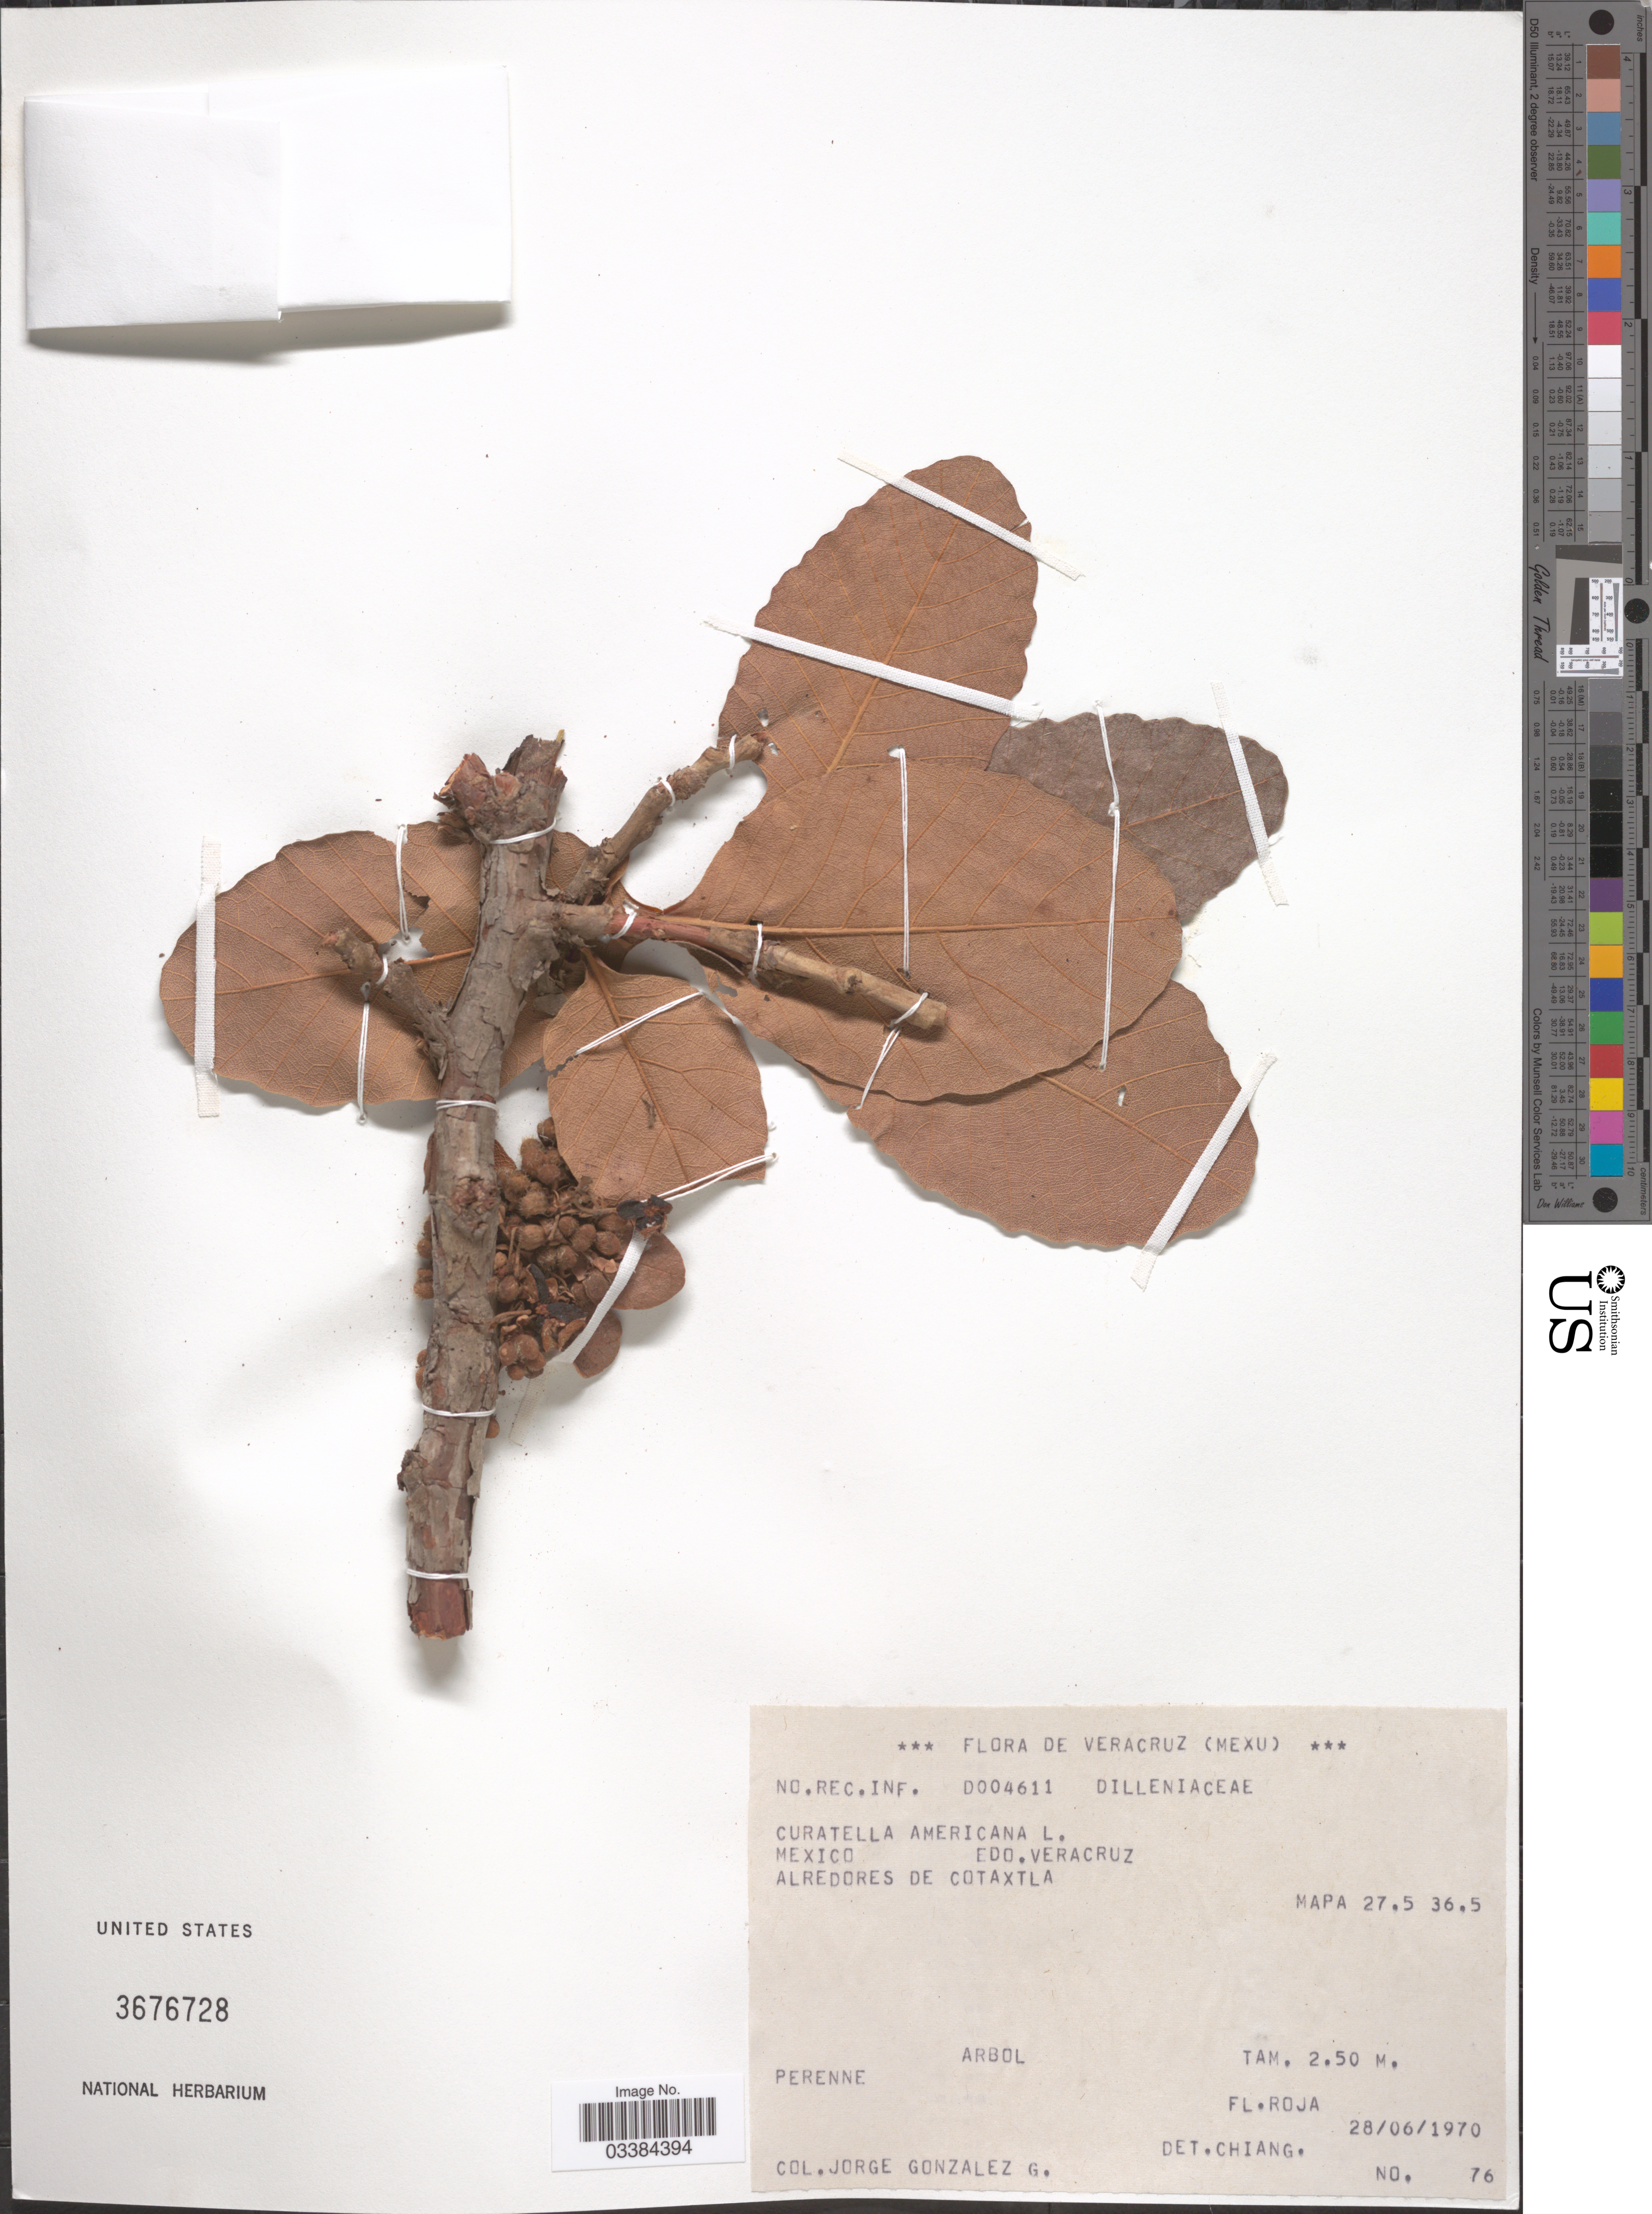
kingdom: Plantae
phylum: Tracheophyta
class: Magnoliopsida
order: Dilleniales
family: Dilleniaceae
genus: Curatella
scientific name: Curatella americana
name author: L.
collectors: J. Gonzalez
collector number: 76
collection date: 1970-06-28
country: Mexico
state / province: Veracruz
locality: Edo. Veracruz, Alrededores de Cotaxtla. Mapa 27.5 36.5.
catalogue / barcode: US 3676728